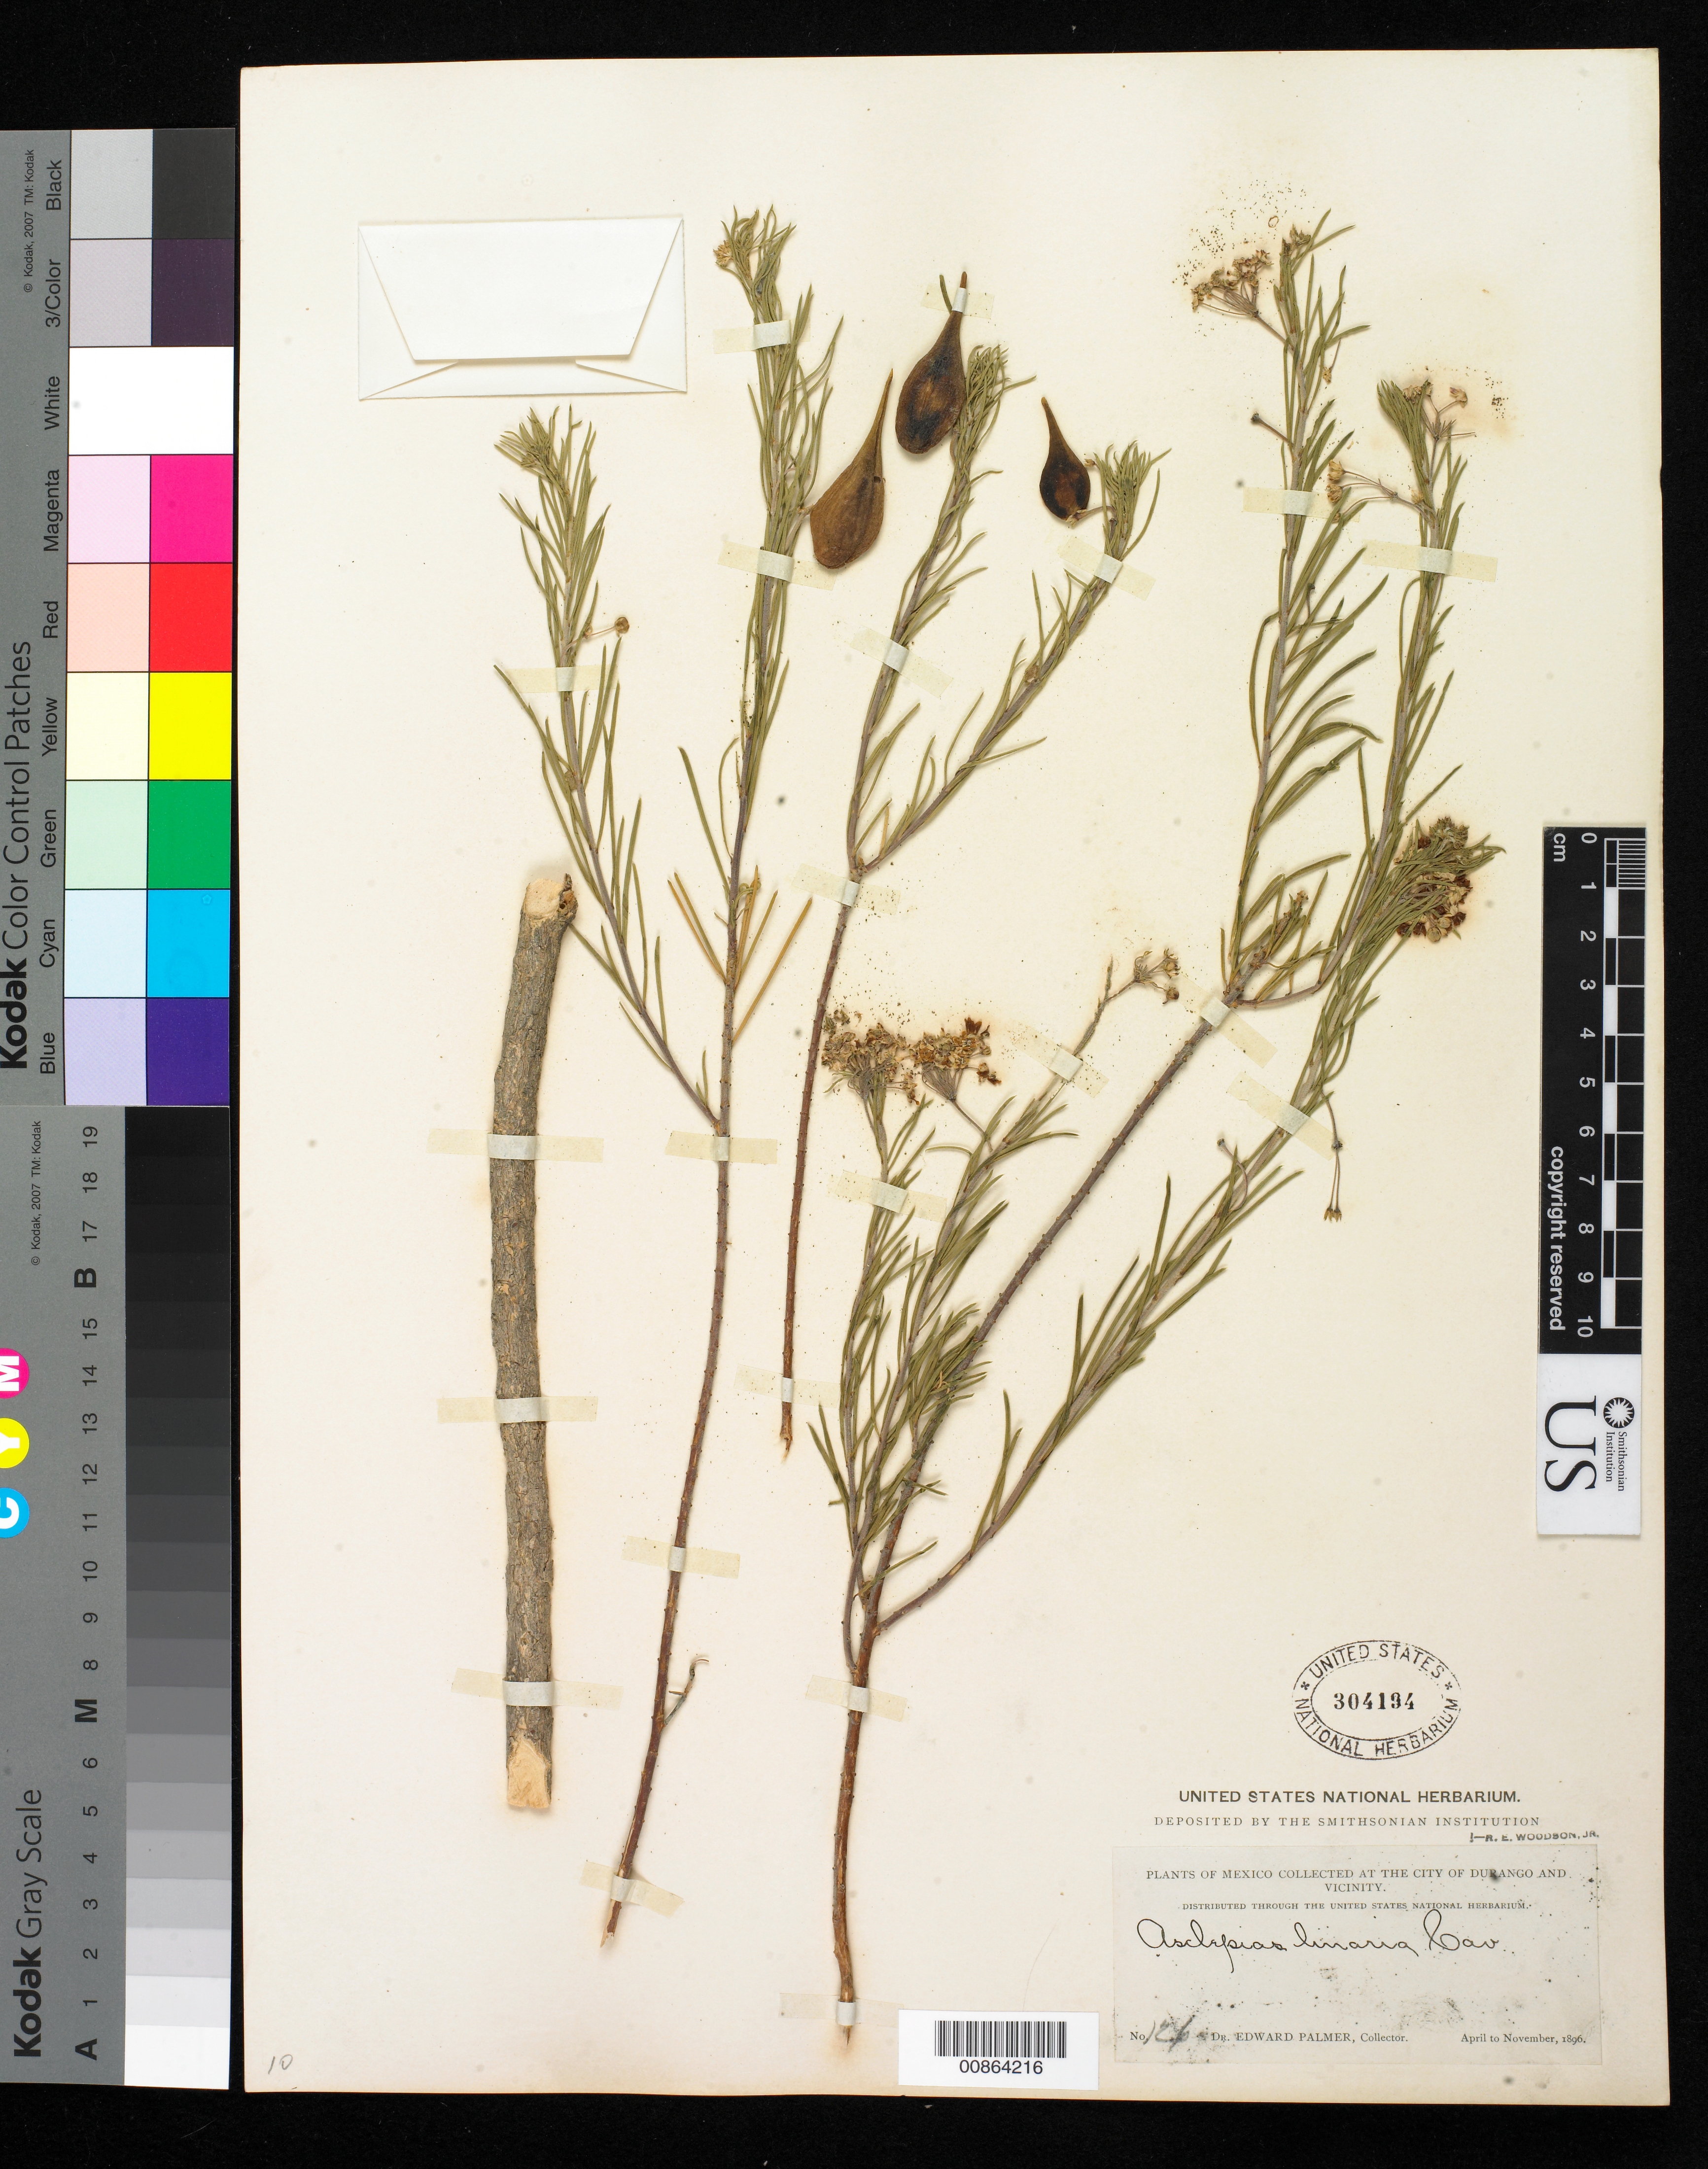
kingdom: Plantae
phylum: Tracheophyta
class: Magnoliopsida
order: Gentianales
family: Apocynaceae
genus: Asclepias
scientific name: Asclepias linaria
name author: Cav.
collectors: E. Palmer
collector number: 126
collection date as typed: Apr 1896 to -- Nov 1896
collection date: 1896-04/1896-11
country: Mexico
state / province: Durango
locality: City of Durango and vicinity.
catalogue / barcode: US 304194